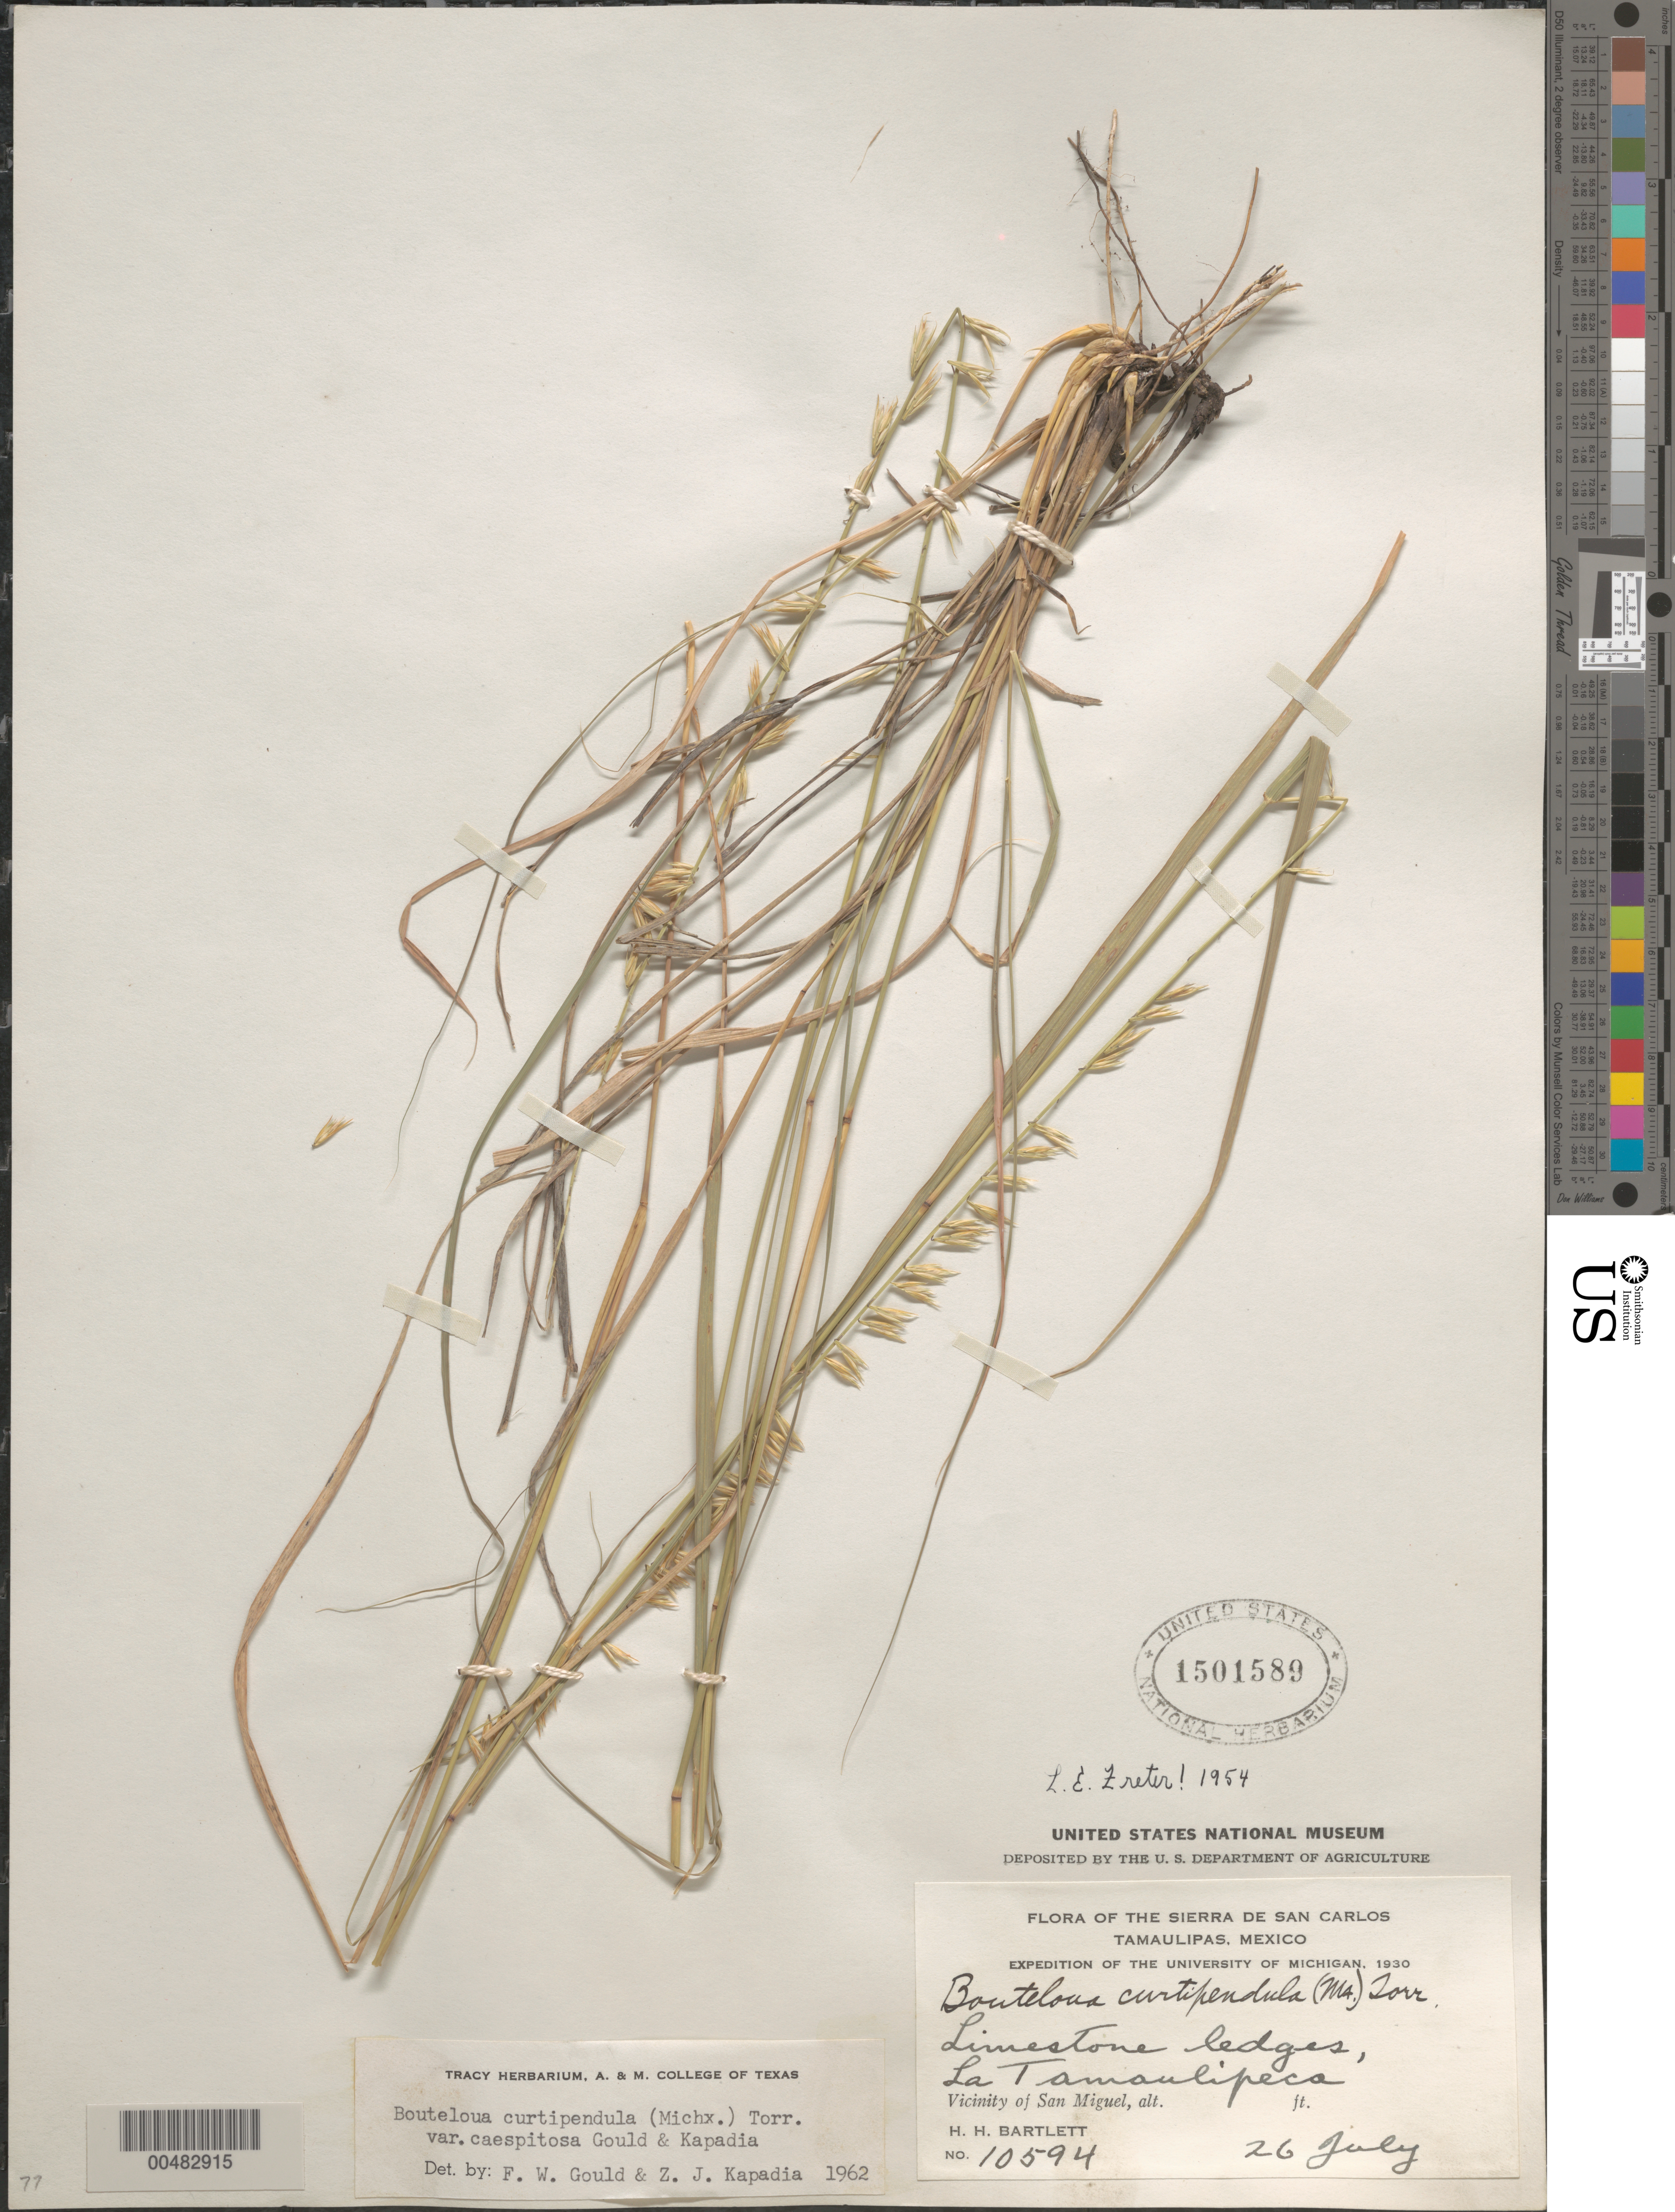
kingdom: Plantae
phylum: Tracheophyta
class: Liliopsida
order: Poales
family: Poaceae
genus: Bouteloua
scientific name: Bouteloua curtipendula var. caespitosa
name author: Gould & Kapadia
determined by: Gould, F. W.; Kapadia, Zarir J.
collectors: H. H. Bartlett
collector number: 10594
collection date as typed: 26 Jul 1930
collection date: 1930-07-26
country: Mexico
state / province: Tamaulipas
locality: Sierra de San Carlos, La Tamaulipeca, vicinity of San Miguel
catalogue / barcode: US 1501589